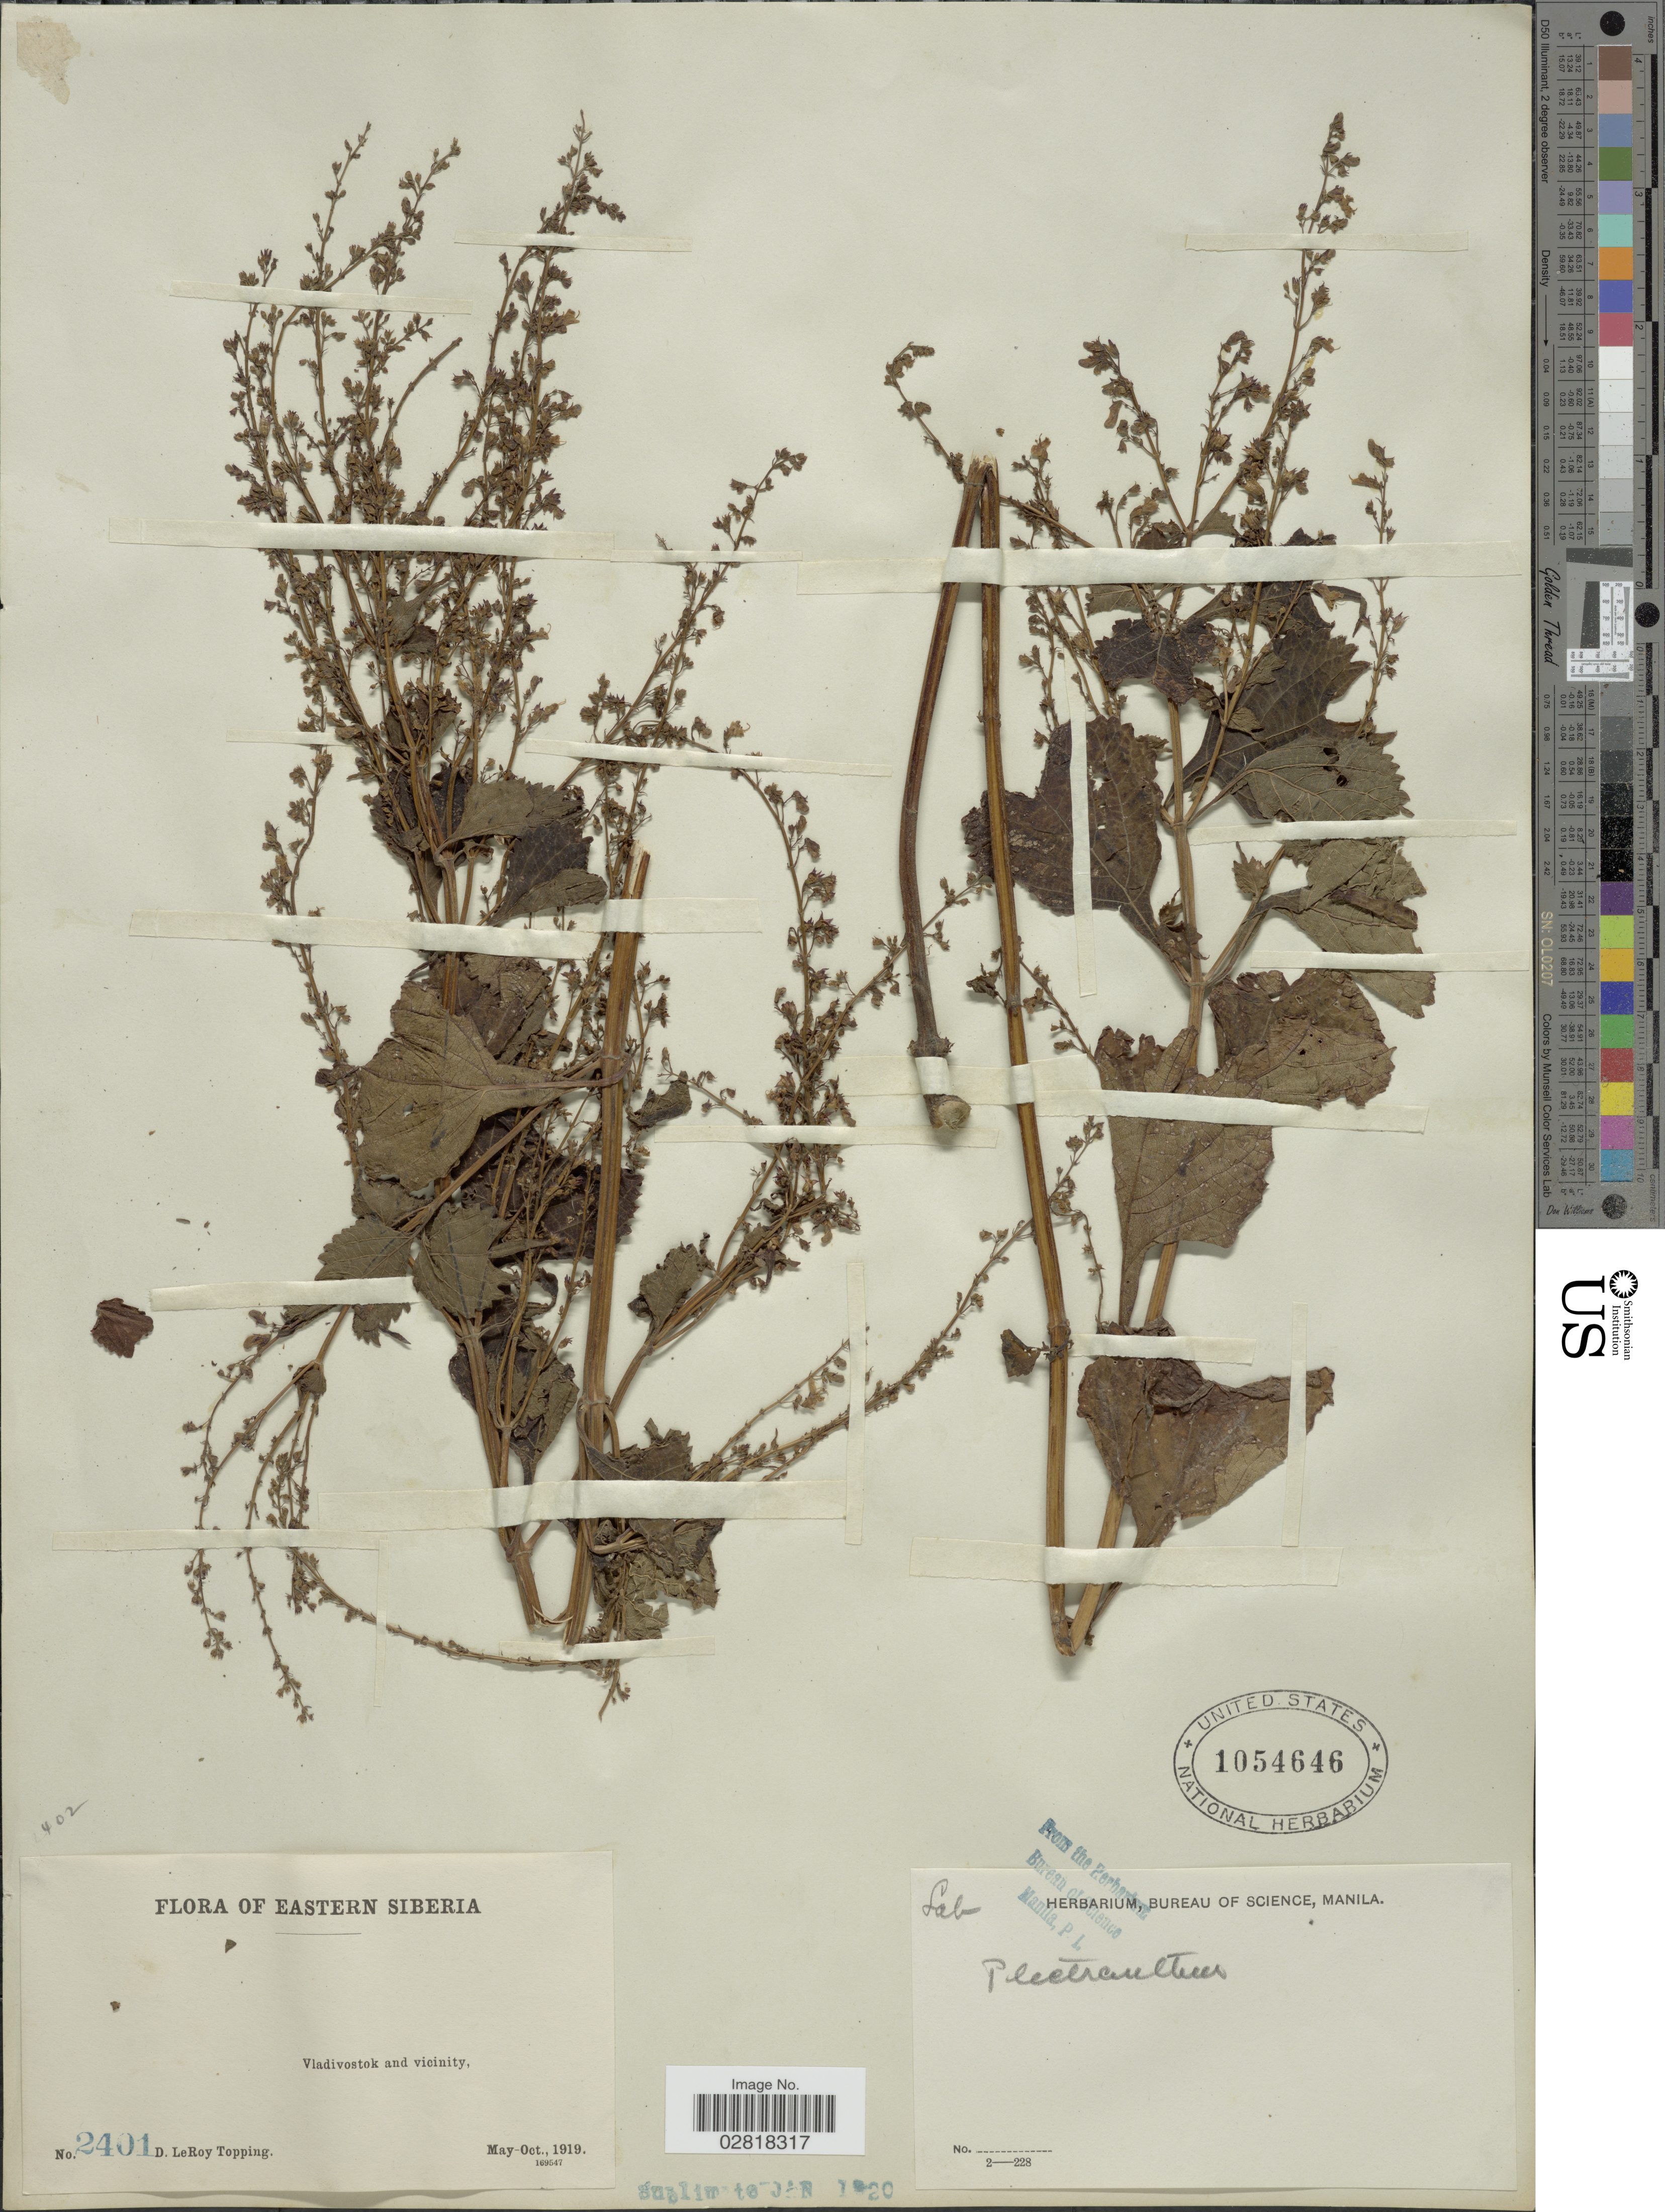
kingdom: Plantae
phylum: Tracheophyta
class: Magnoliopsida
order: Lamiales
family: Lamiaceae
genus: Plectranthus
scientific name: Plectranthus sp.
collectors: D. L. Topping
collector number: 2401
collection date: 1919-05/1919-10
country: Russian Federation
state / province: Primorsky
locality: Eastern Siberia, Vladivostok and vicinity.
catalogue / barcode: US 1054646